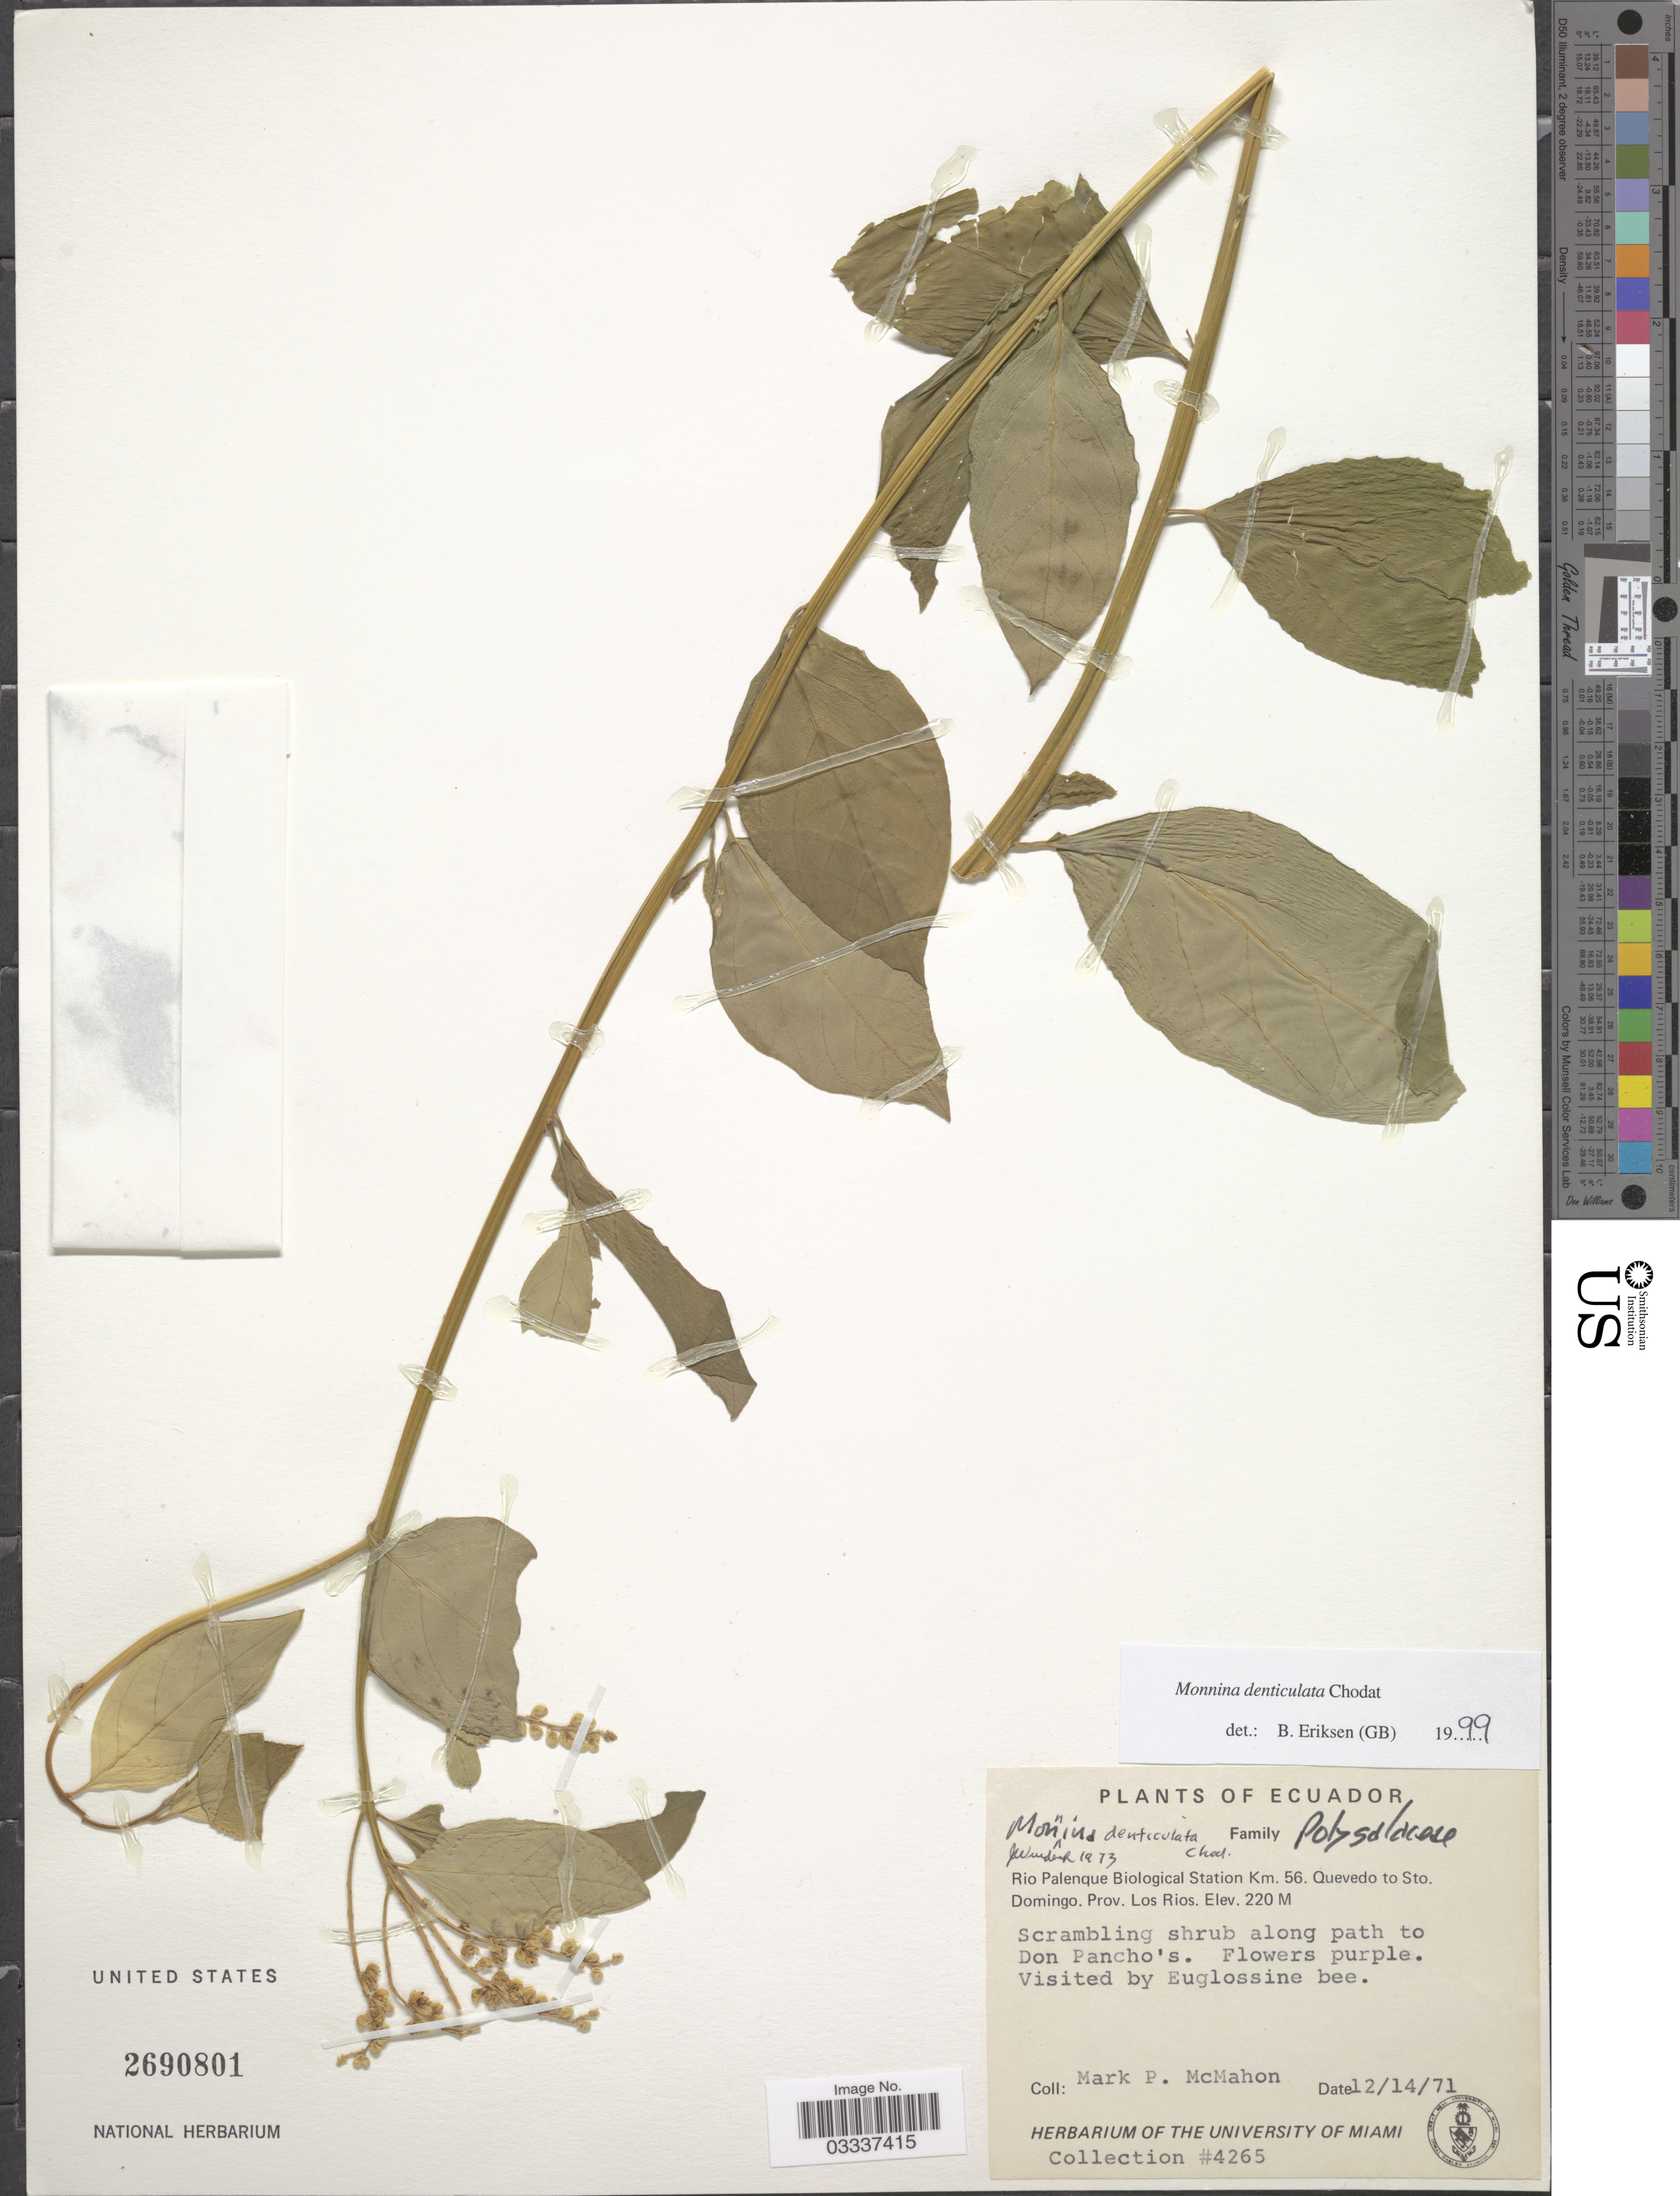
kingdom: Plantae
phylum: Tracheophyta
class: Magnoliopsida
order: Fabales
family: Polygalaceae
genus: Monnina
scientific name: Monnina denticulata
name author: Ruiz & Pav. ex Chodat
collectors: M. McMahon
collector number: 4265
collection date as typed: Transcribed d/m/y: 14/12/71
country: Ecuador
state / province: Los Ríos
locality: Rio Palenque Biological Station Km. 56. Quevedo to Sto. Domingo, Scrambling shrub along path to Don Pancho's.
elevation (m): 220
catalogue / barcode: US 2690801